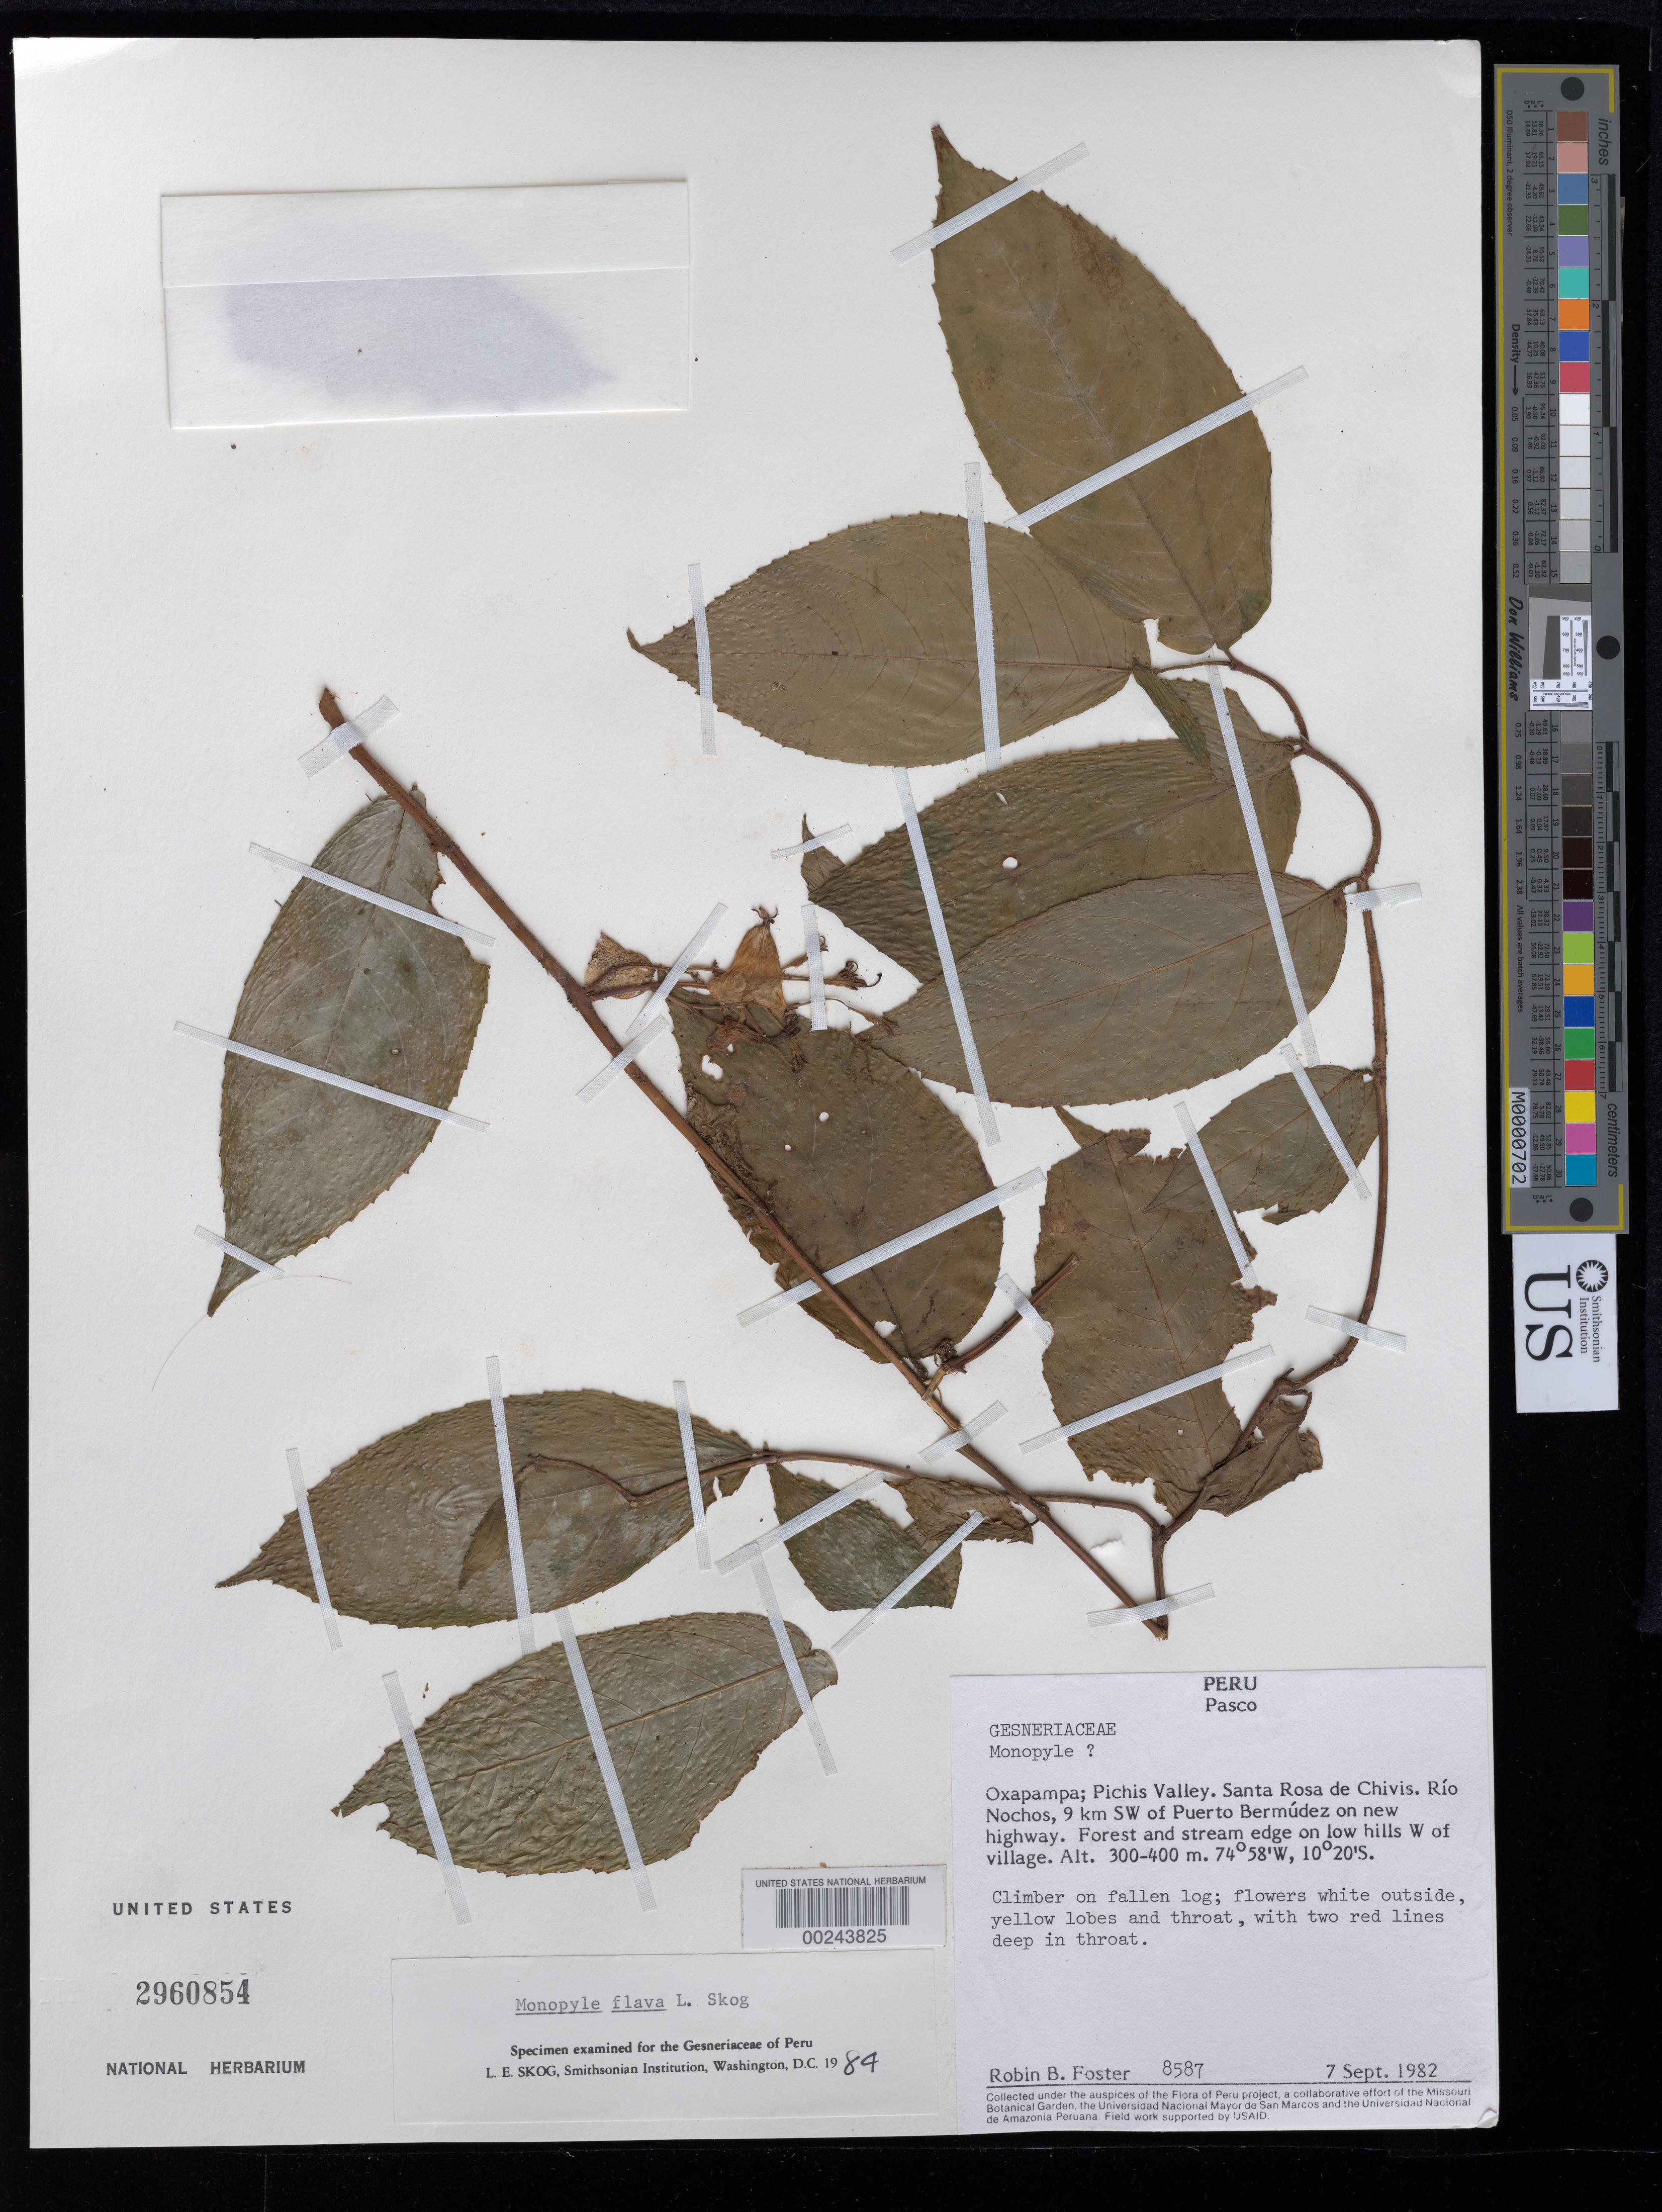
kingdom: Plantae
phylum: Tracheophyta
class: Magnoliopsida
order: Lamiales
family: Gesneriaceae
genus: Monopyle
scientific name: Monopyle flava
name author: L.E. Skog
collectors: R. B. Foster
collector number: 8587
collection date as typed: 07 Sep 1982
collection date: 1982-09-07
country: Peru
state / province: Pasco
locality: Prov. Oxapampa, Pichis Valley, Santa Rosa de Chivis, Rio Nochos, 9 km SW of Puerto Bermudez on new highway, W of village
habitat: Forest and stream edge on lowhills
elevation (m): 300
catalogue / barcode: US 2960854